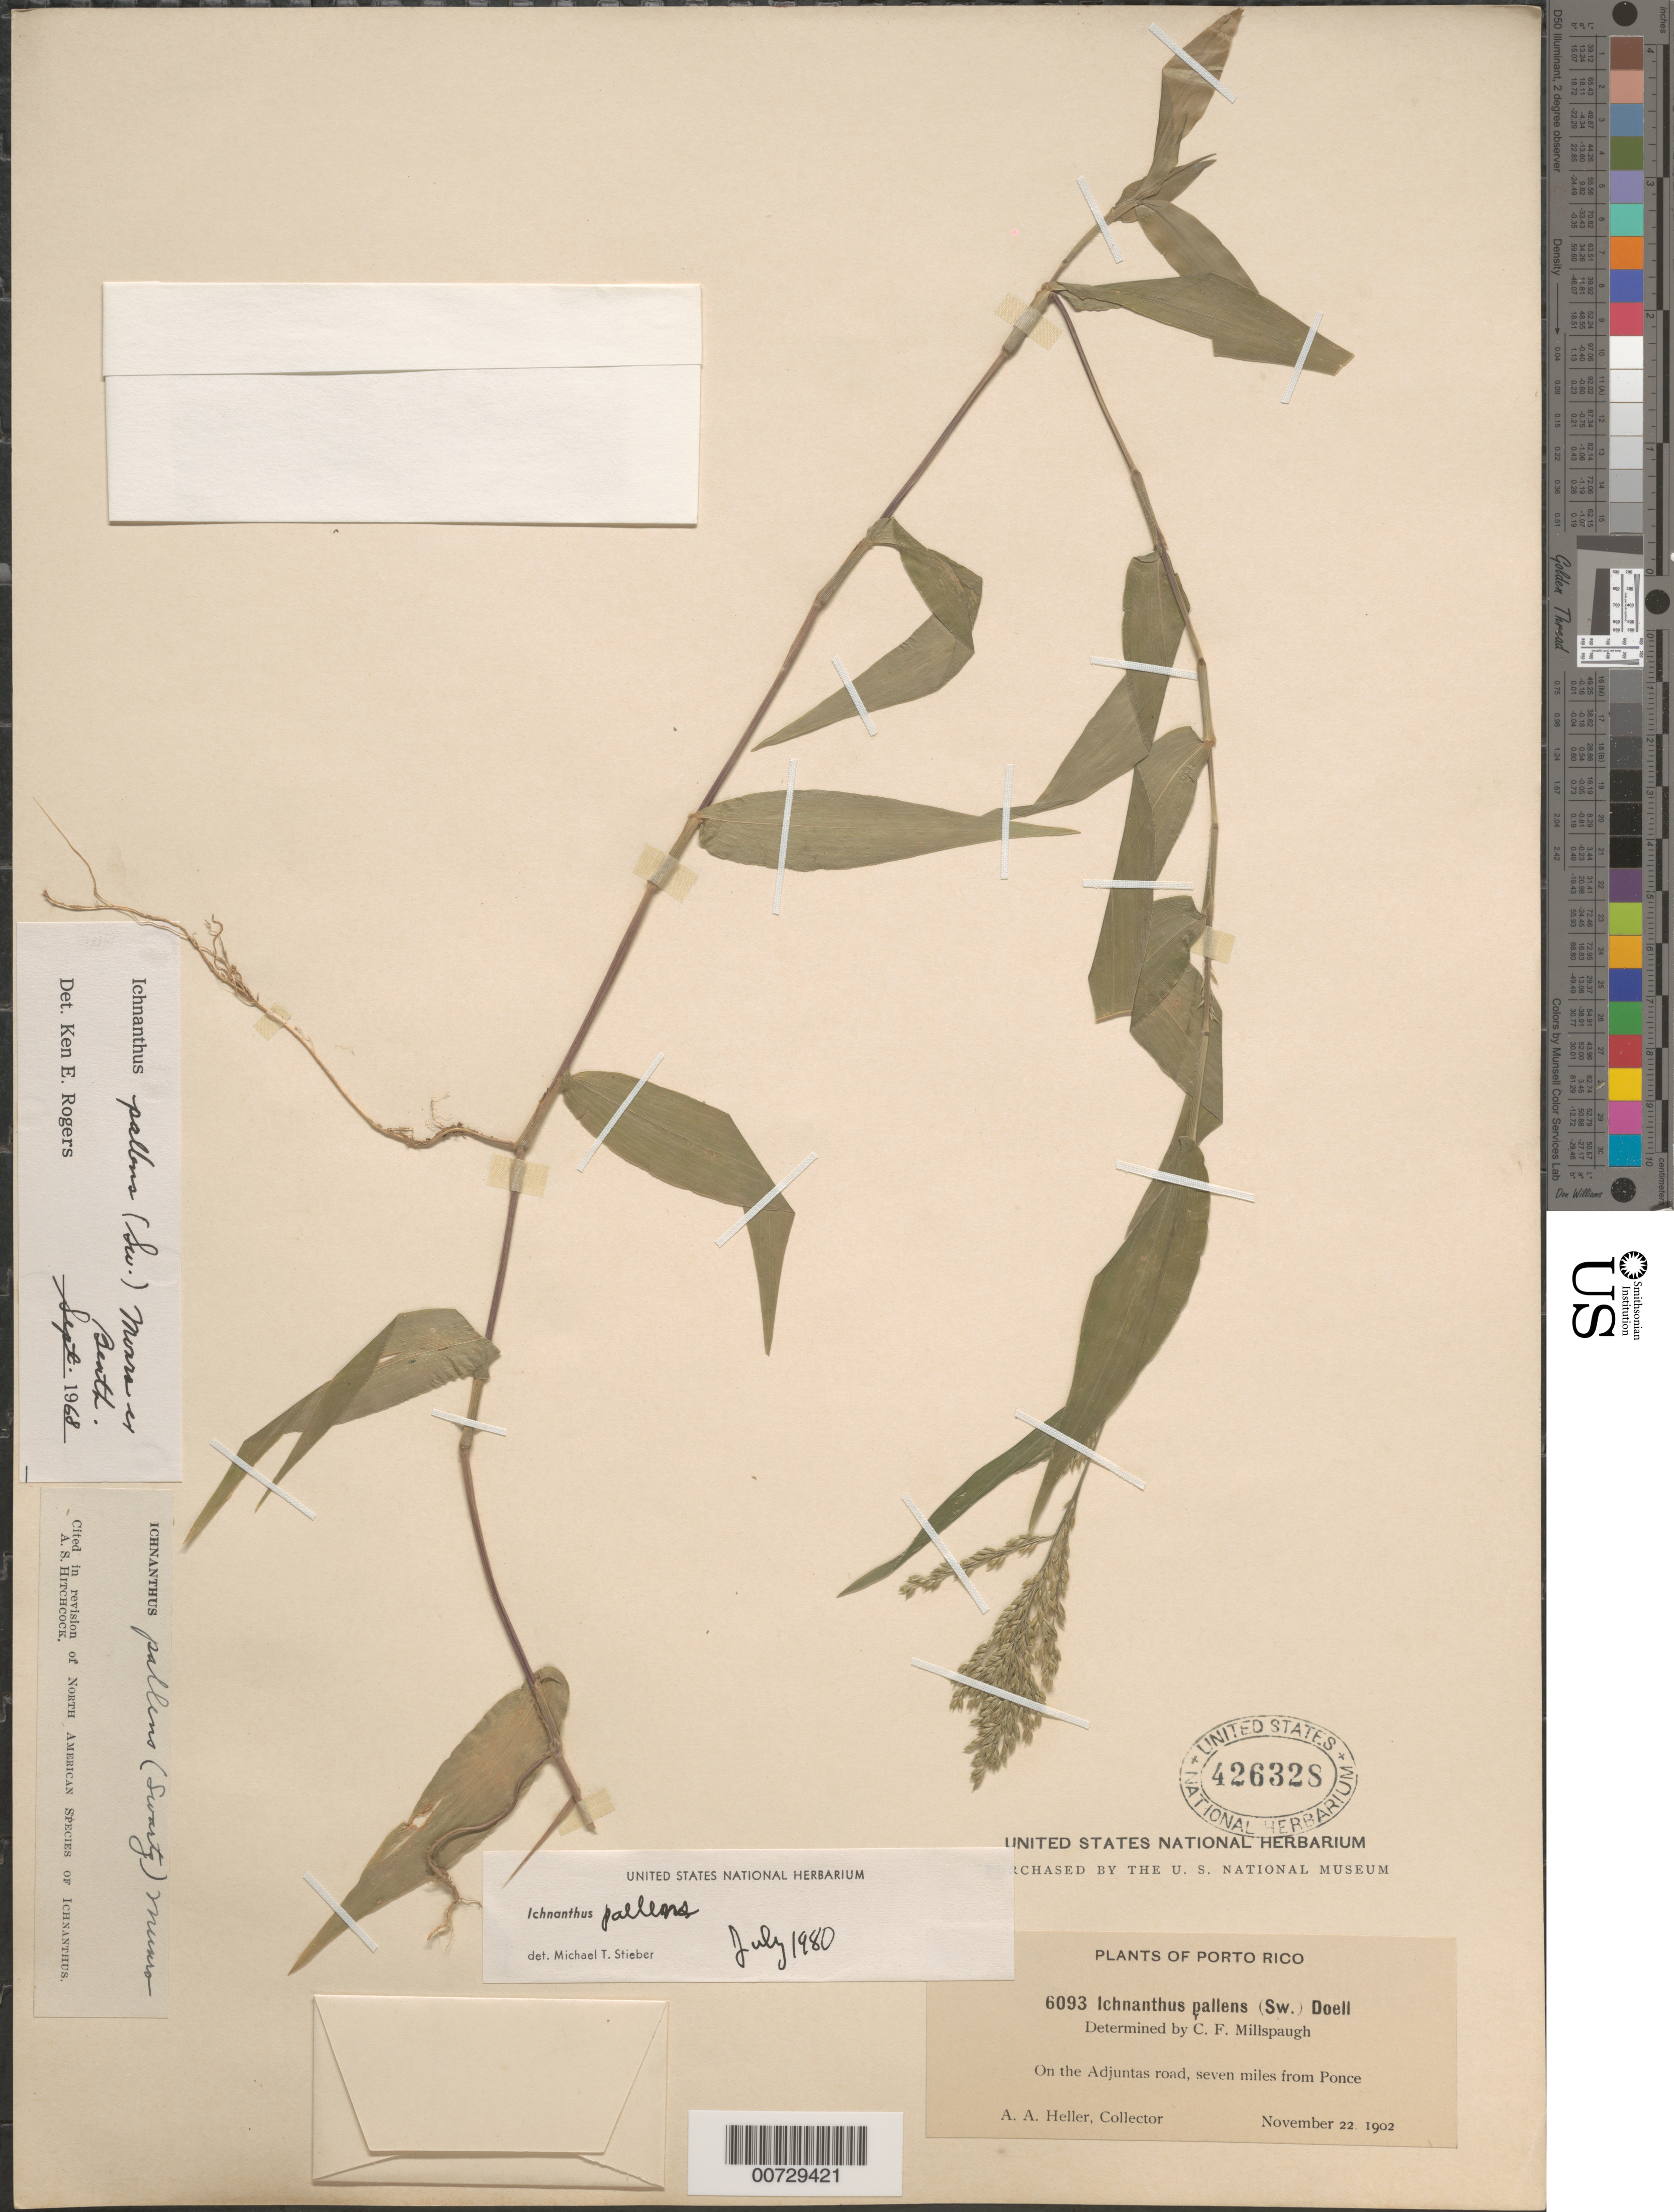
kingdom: Plantae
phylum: Tracheophyta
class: Liliopsida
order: Poales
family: Poaceae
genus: Ichnanthus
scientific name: Ichnanthus pallens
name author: (Sw.) Munro ex Benth.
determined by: Stieber, M. T.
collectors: A. A. Heller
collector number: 6093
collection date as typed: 22 Nov 1902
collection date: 1902-11-22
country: Puerto Rico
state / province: Ponce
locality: Adjuntas Road, 7 mi from Ponce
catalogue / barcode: US 426328